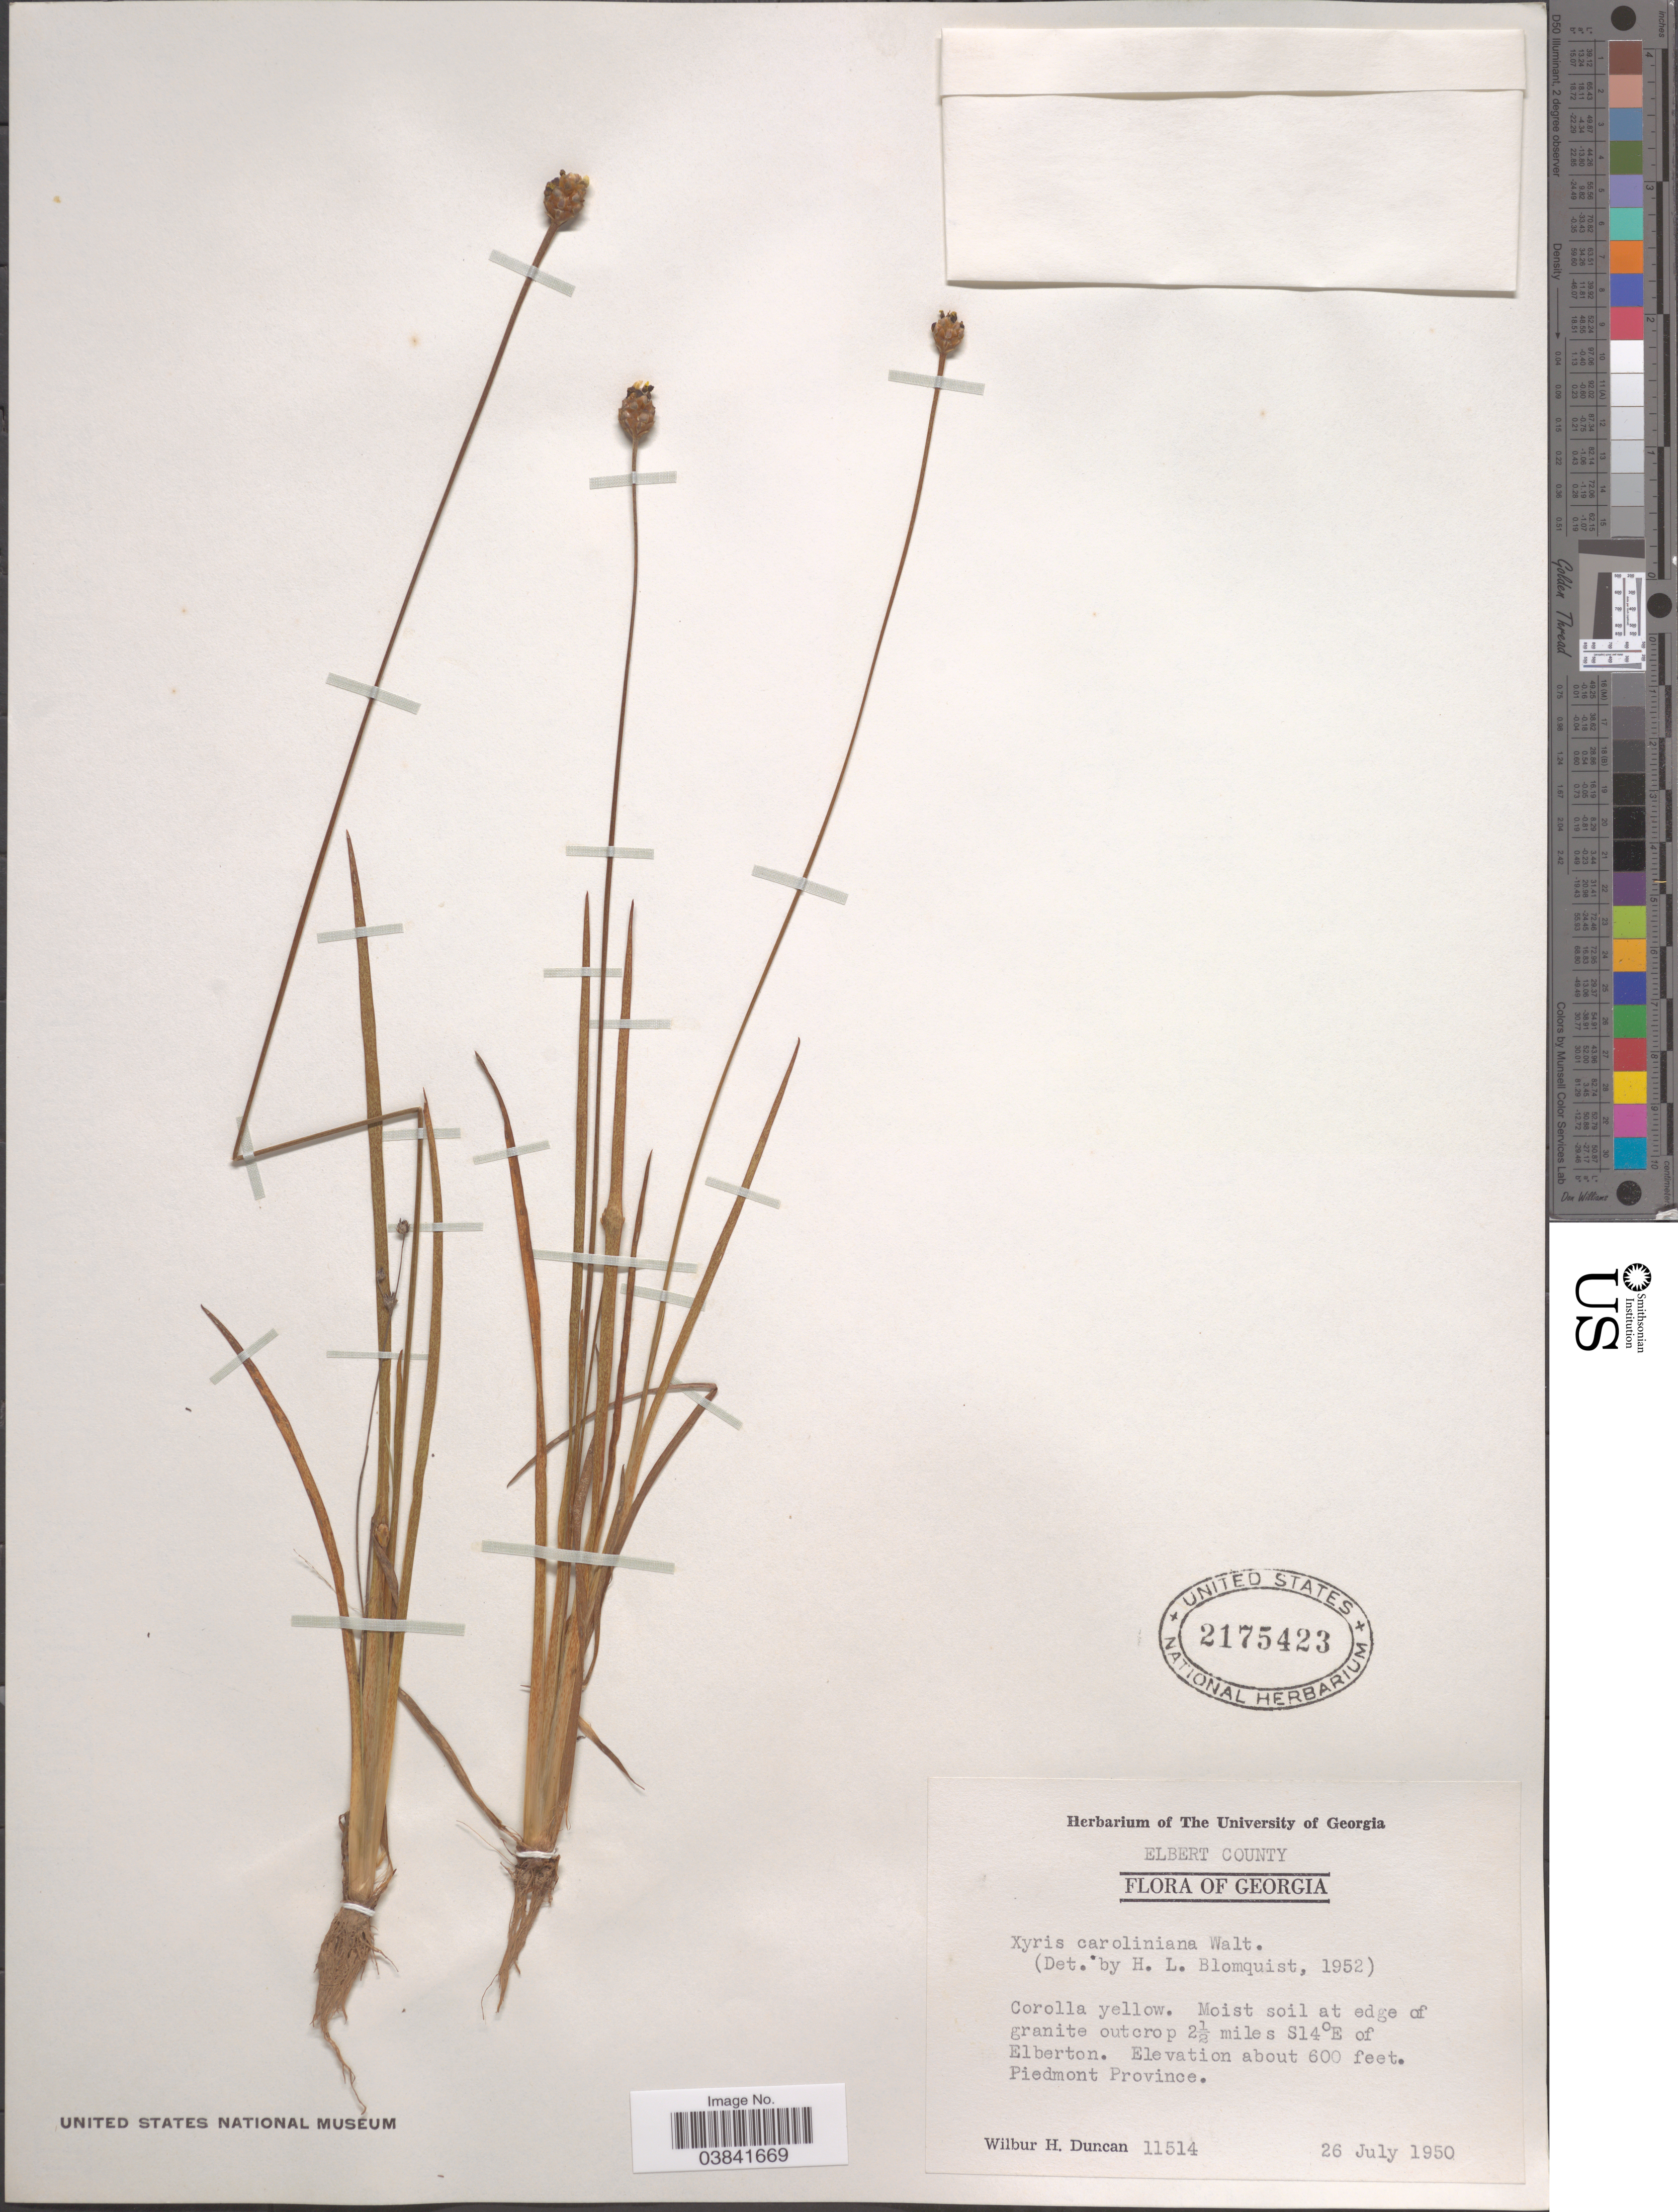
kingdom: Plantae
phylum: Tracheophyta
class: Liliopsida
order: Poales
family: Xyridaceae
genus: Xyris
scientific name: Xyris jupicai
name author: Rich.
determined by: Kral, Robert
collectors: W. H. Duncan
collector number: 11514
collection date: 1950-07-26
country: United States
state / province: Georgia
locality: Elbert County. Moist soil at edge of granite outcrop 2½ miles S14ºE of Elberton. Piedmont Province.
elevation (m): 183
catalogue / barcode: US 2175423